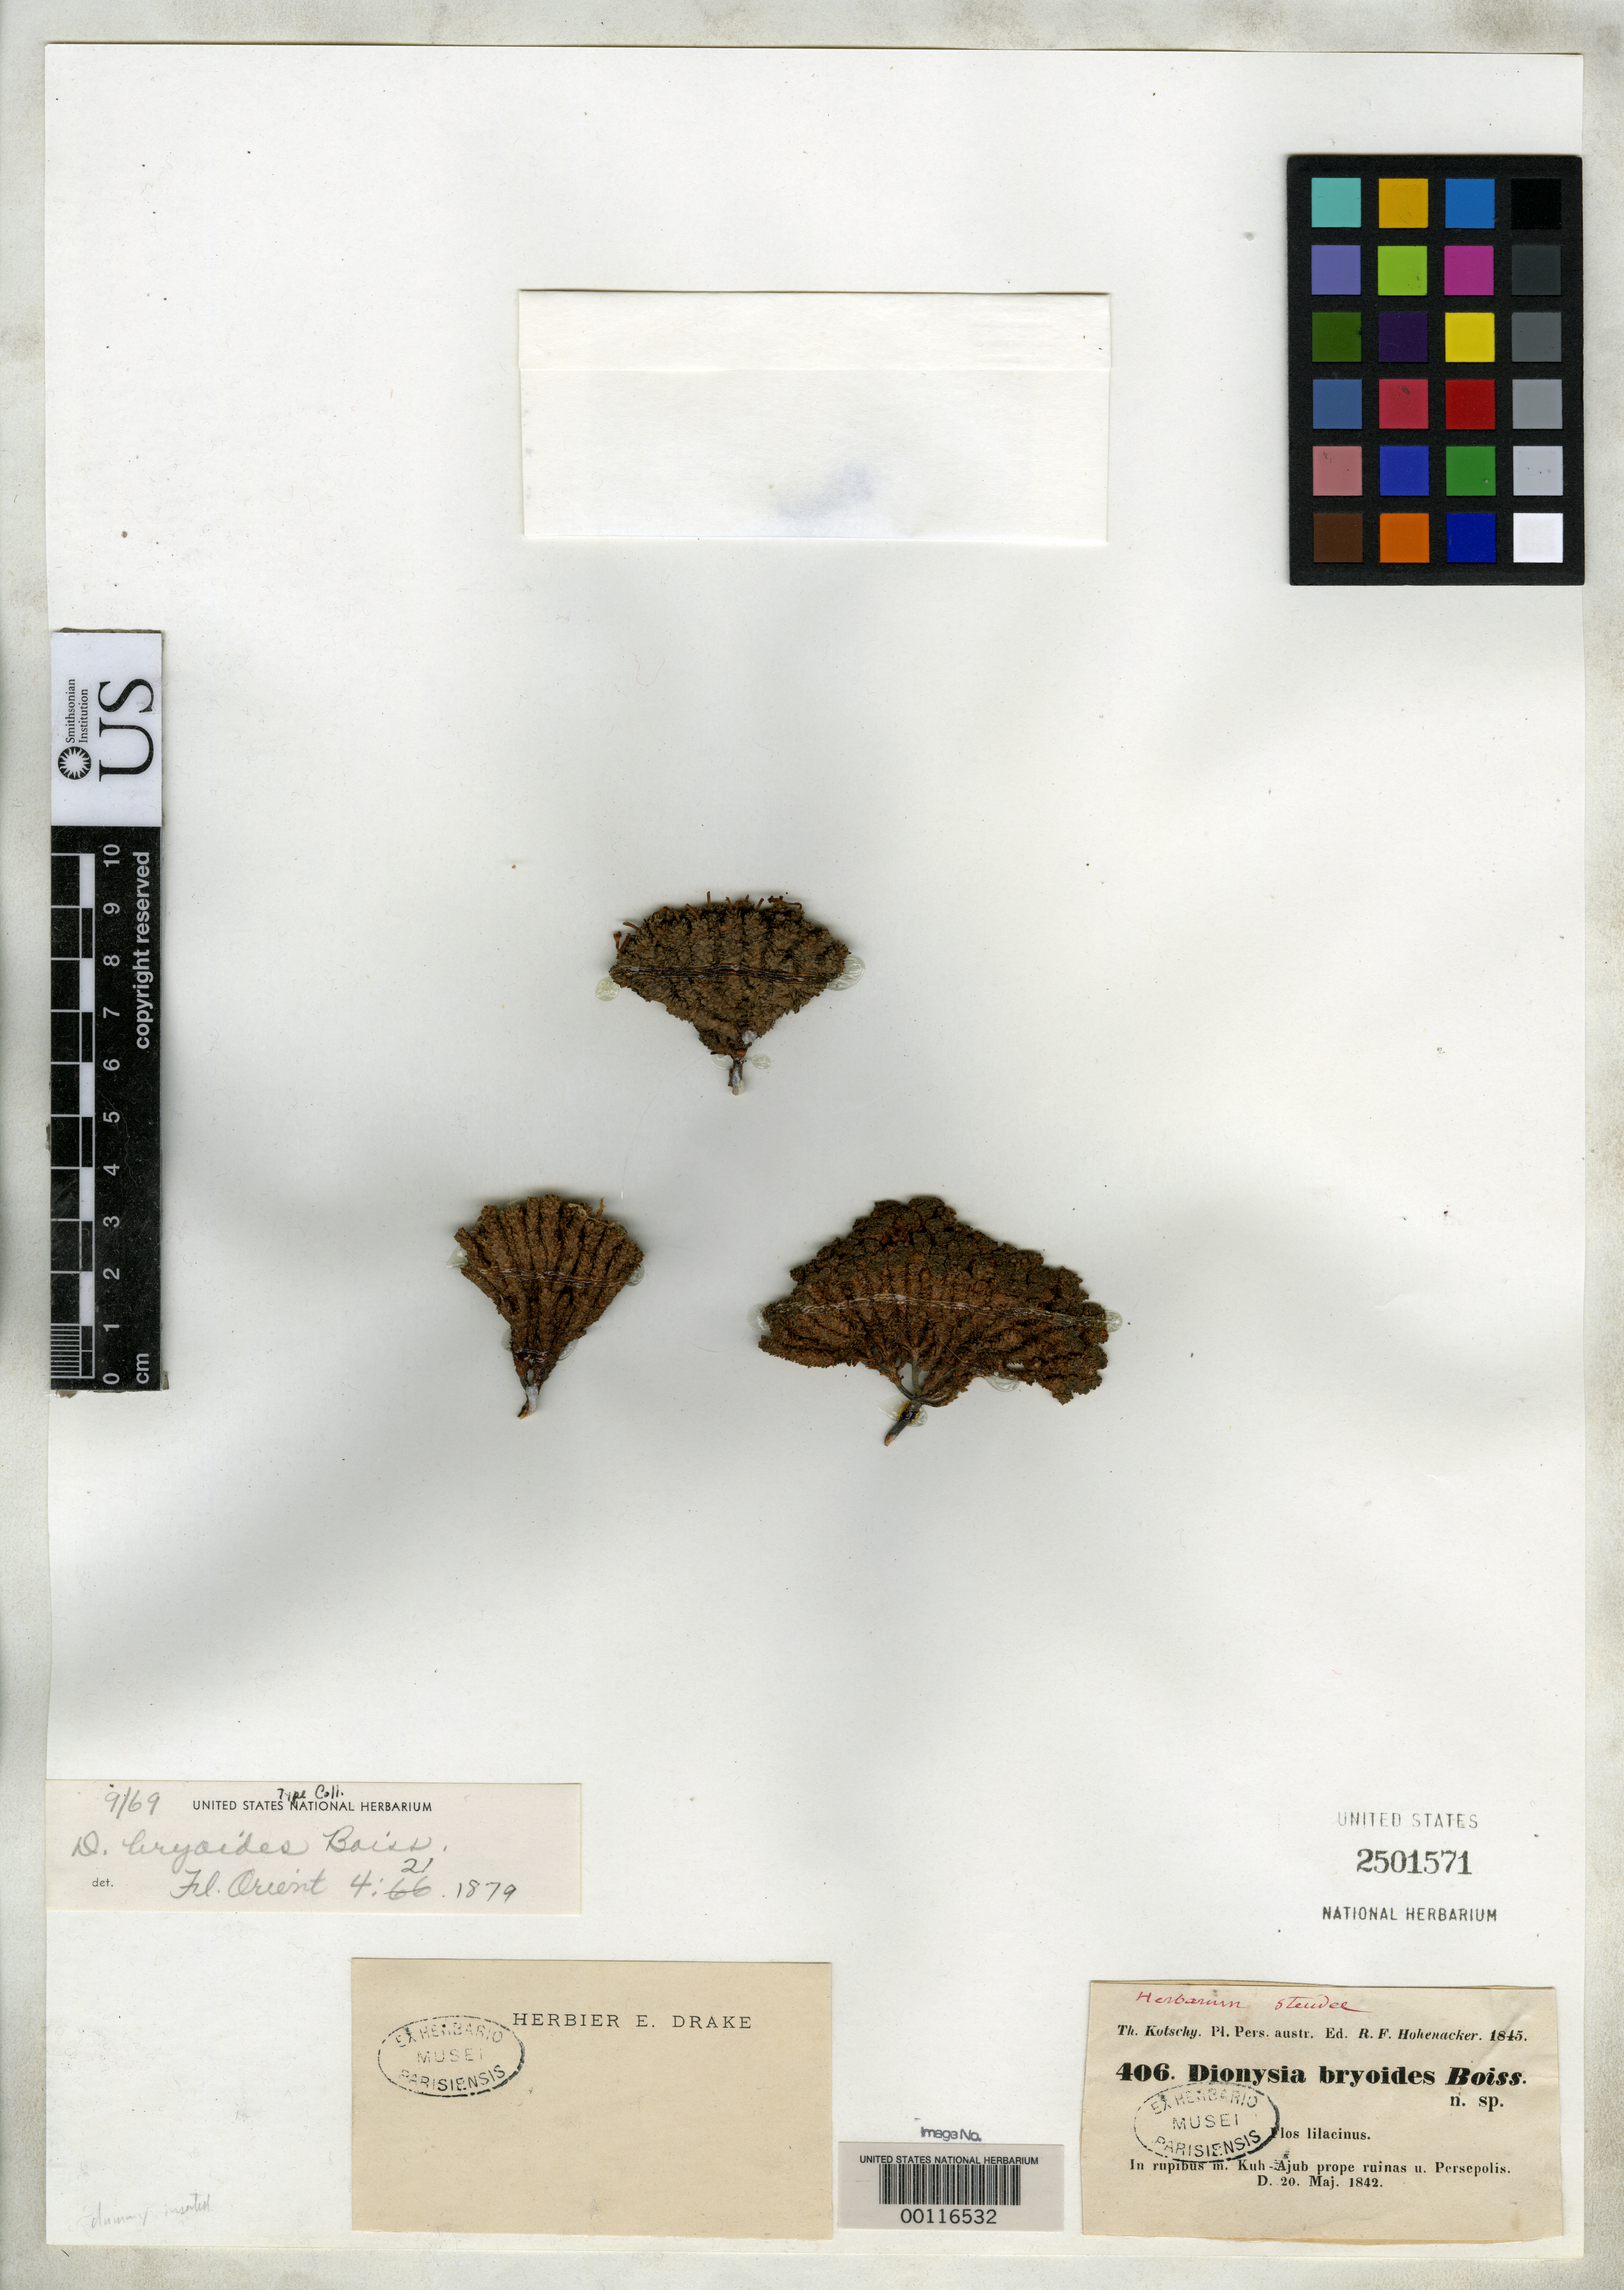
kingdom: Plantae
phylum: Tracheophyta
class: Magnoliopsida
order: Ericales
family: Primulaceae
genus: Dionysia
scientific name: Dionysia bryoides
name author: Boiss.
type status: Isotype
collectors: K. G. Kotschy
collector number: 406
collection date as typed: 20 May 1842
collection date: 1842-05-20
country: Iran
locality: Mt. Kuh Ajub near Persepolin.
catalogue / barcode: US 2501571